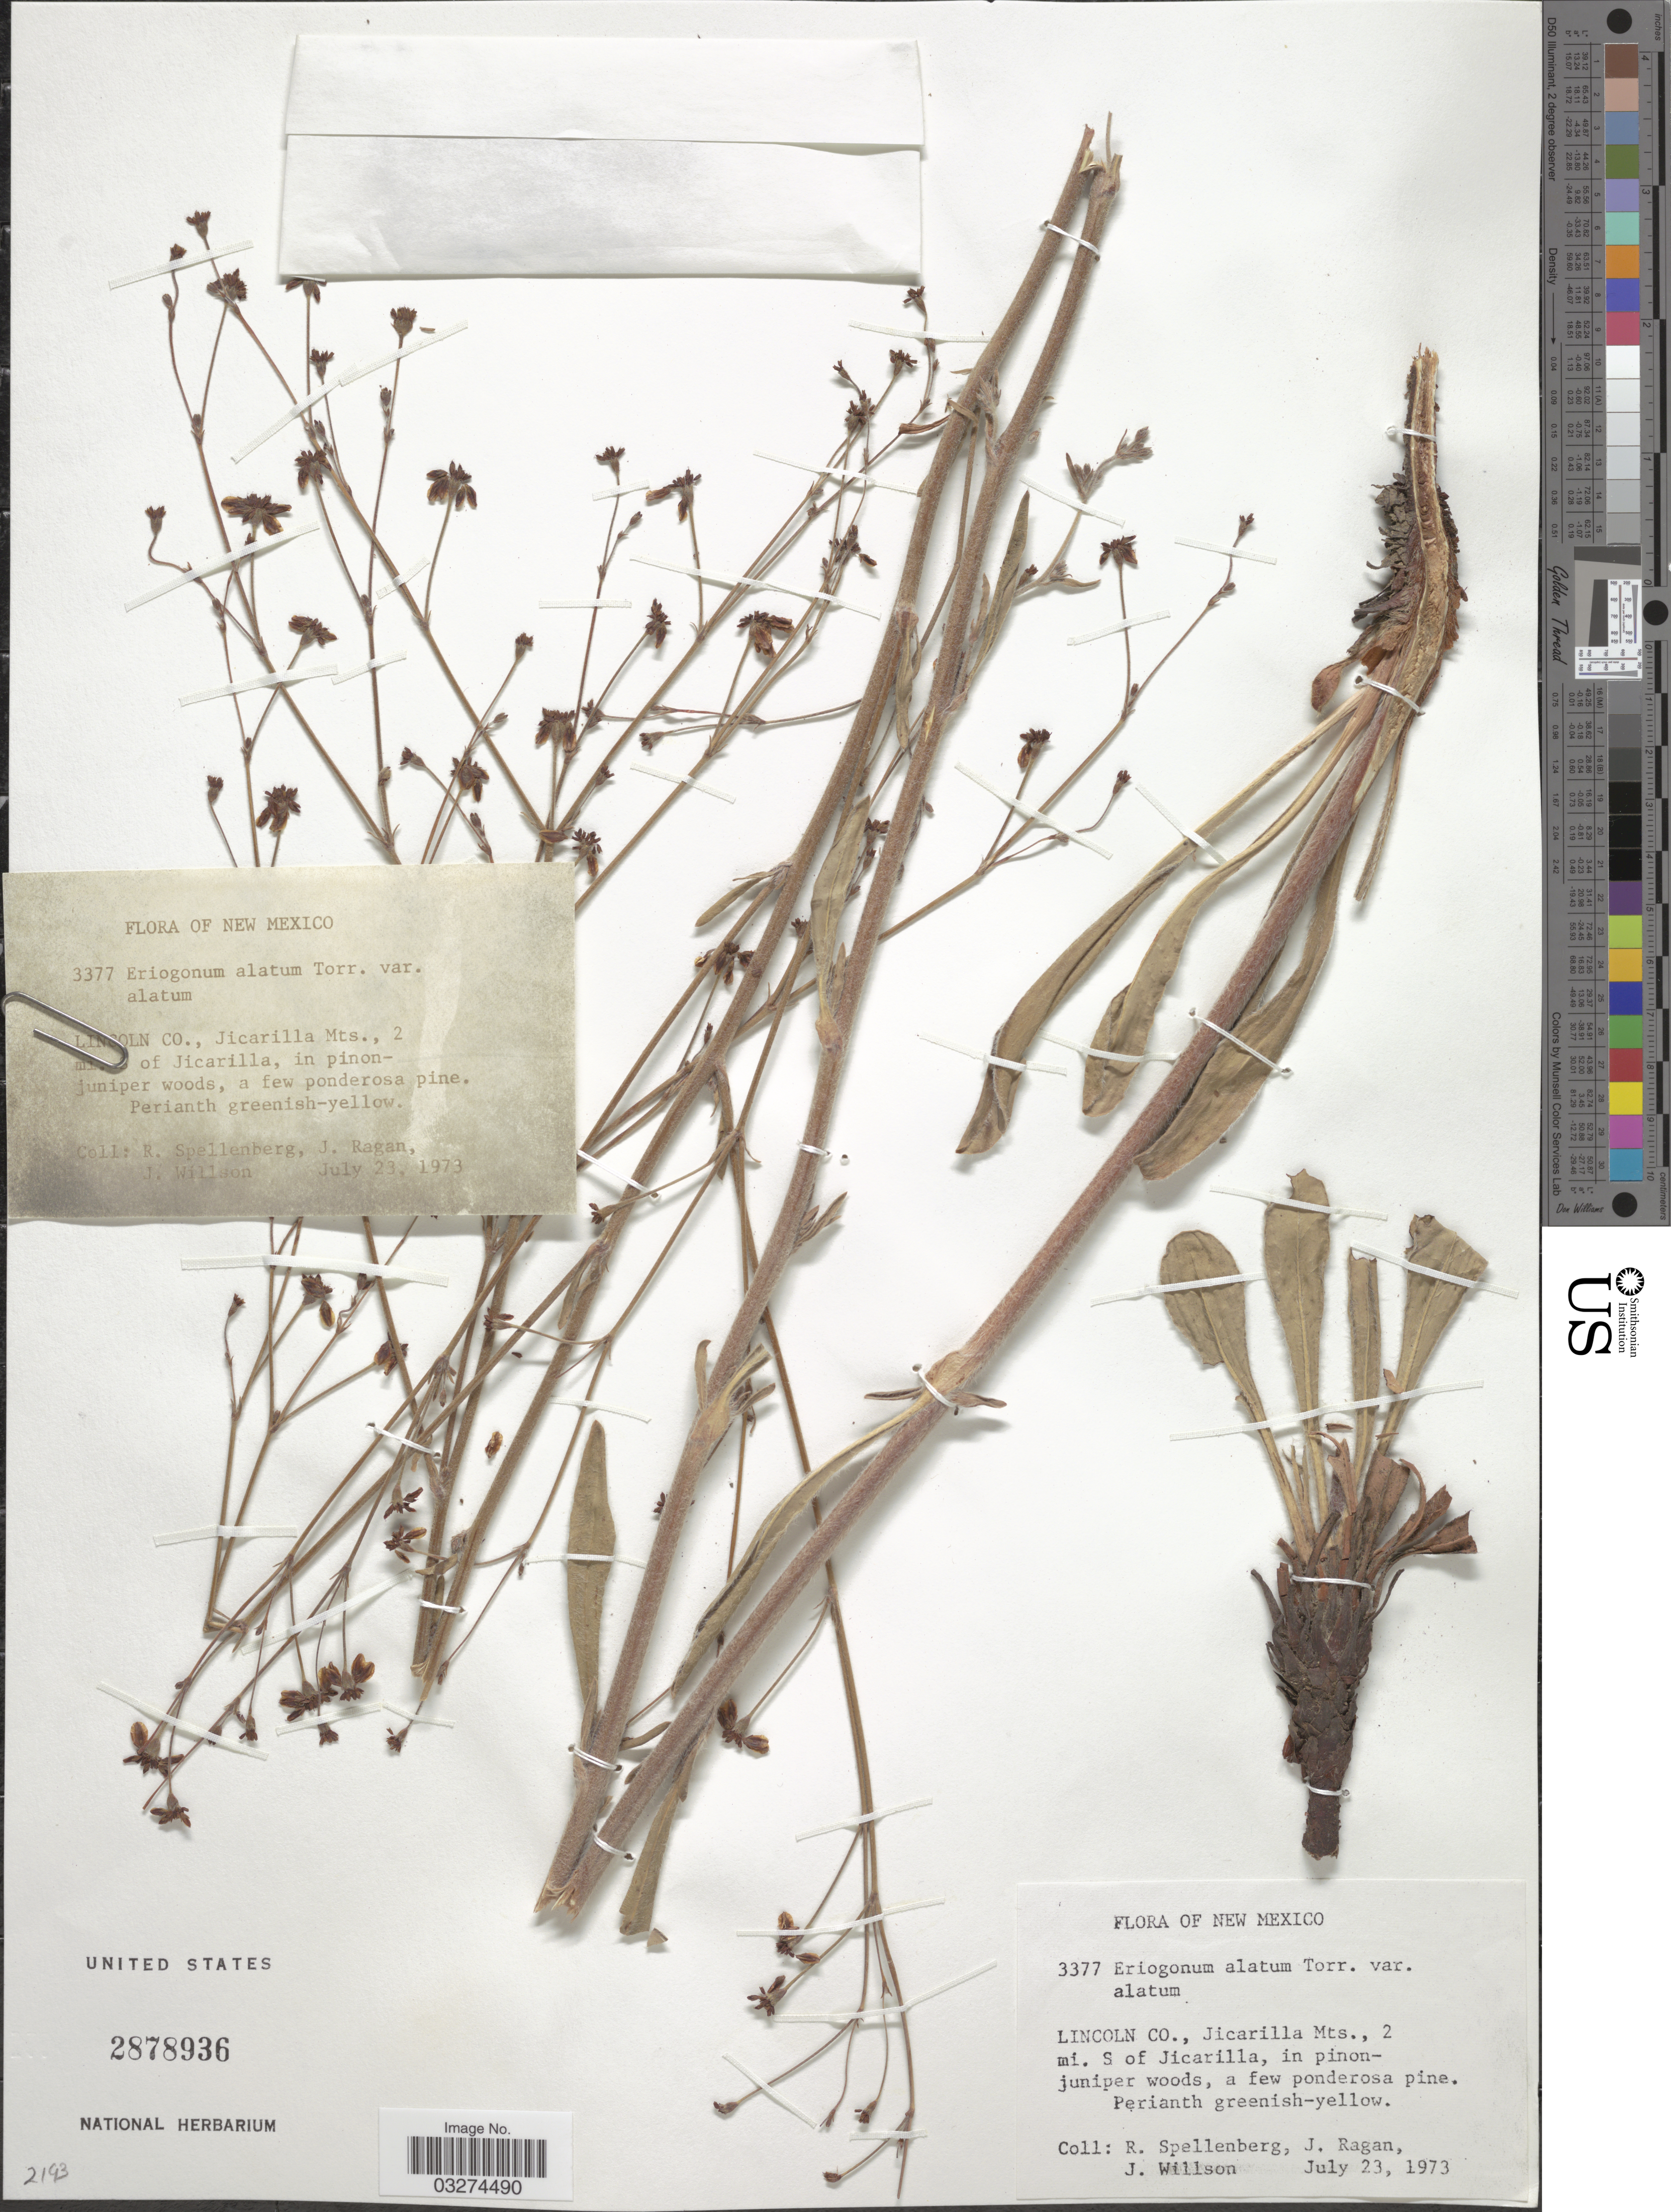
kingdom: Plantae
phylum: Tracheophyta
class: Magnoliopsida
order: Caryophyllales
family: Polygonaceae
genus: Eriogonum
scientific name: Eriogonum alatum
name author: Torr.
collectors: R. Spellenberg, J. Ragan & J. Willson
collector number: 3377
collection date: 1973-07-23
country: United States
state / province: New Mexico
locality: Lincoln Co., Jicarilla Mts., 2 mi. S of Jicarilla.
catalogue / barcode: US 2878936